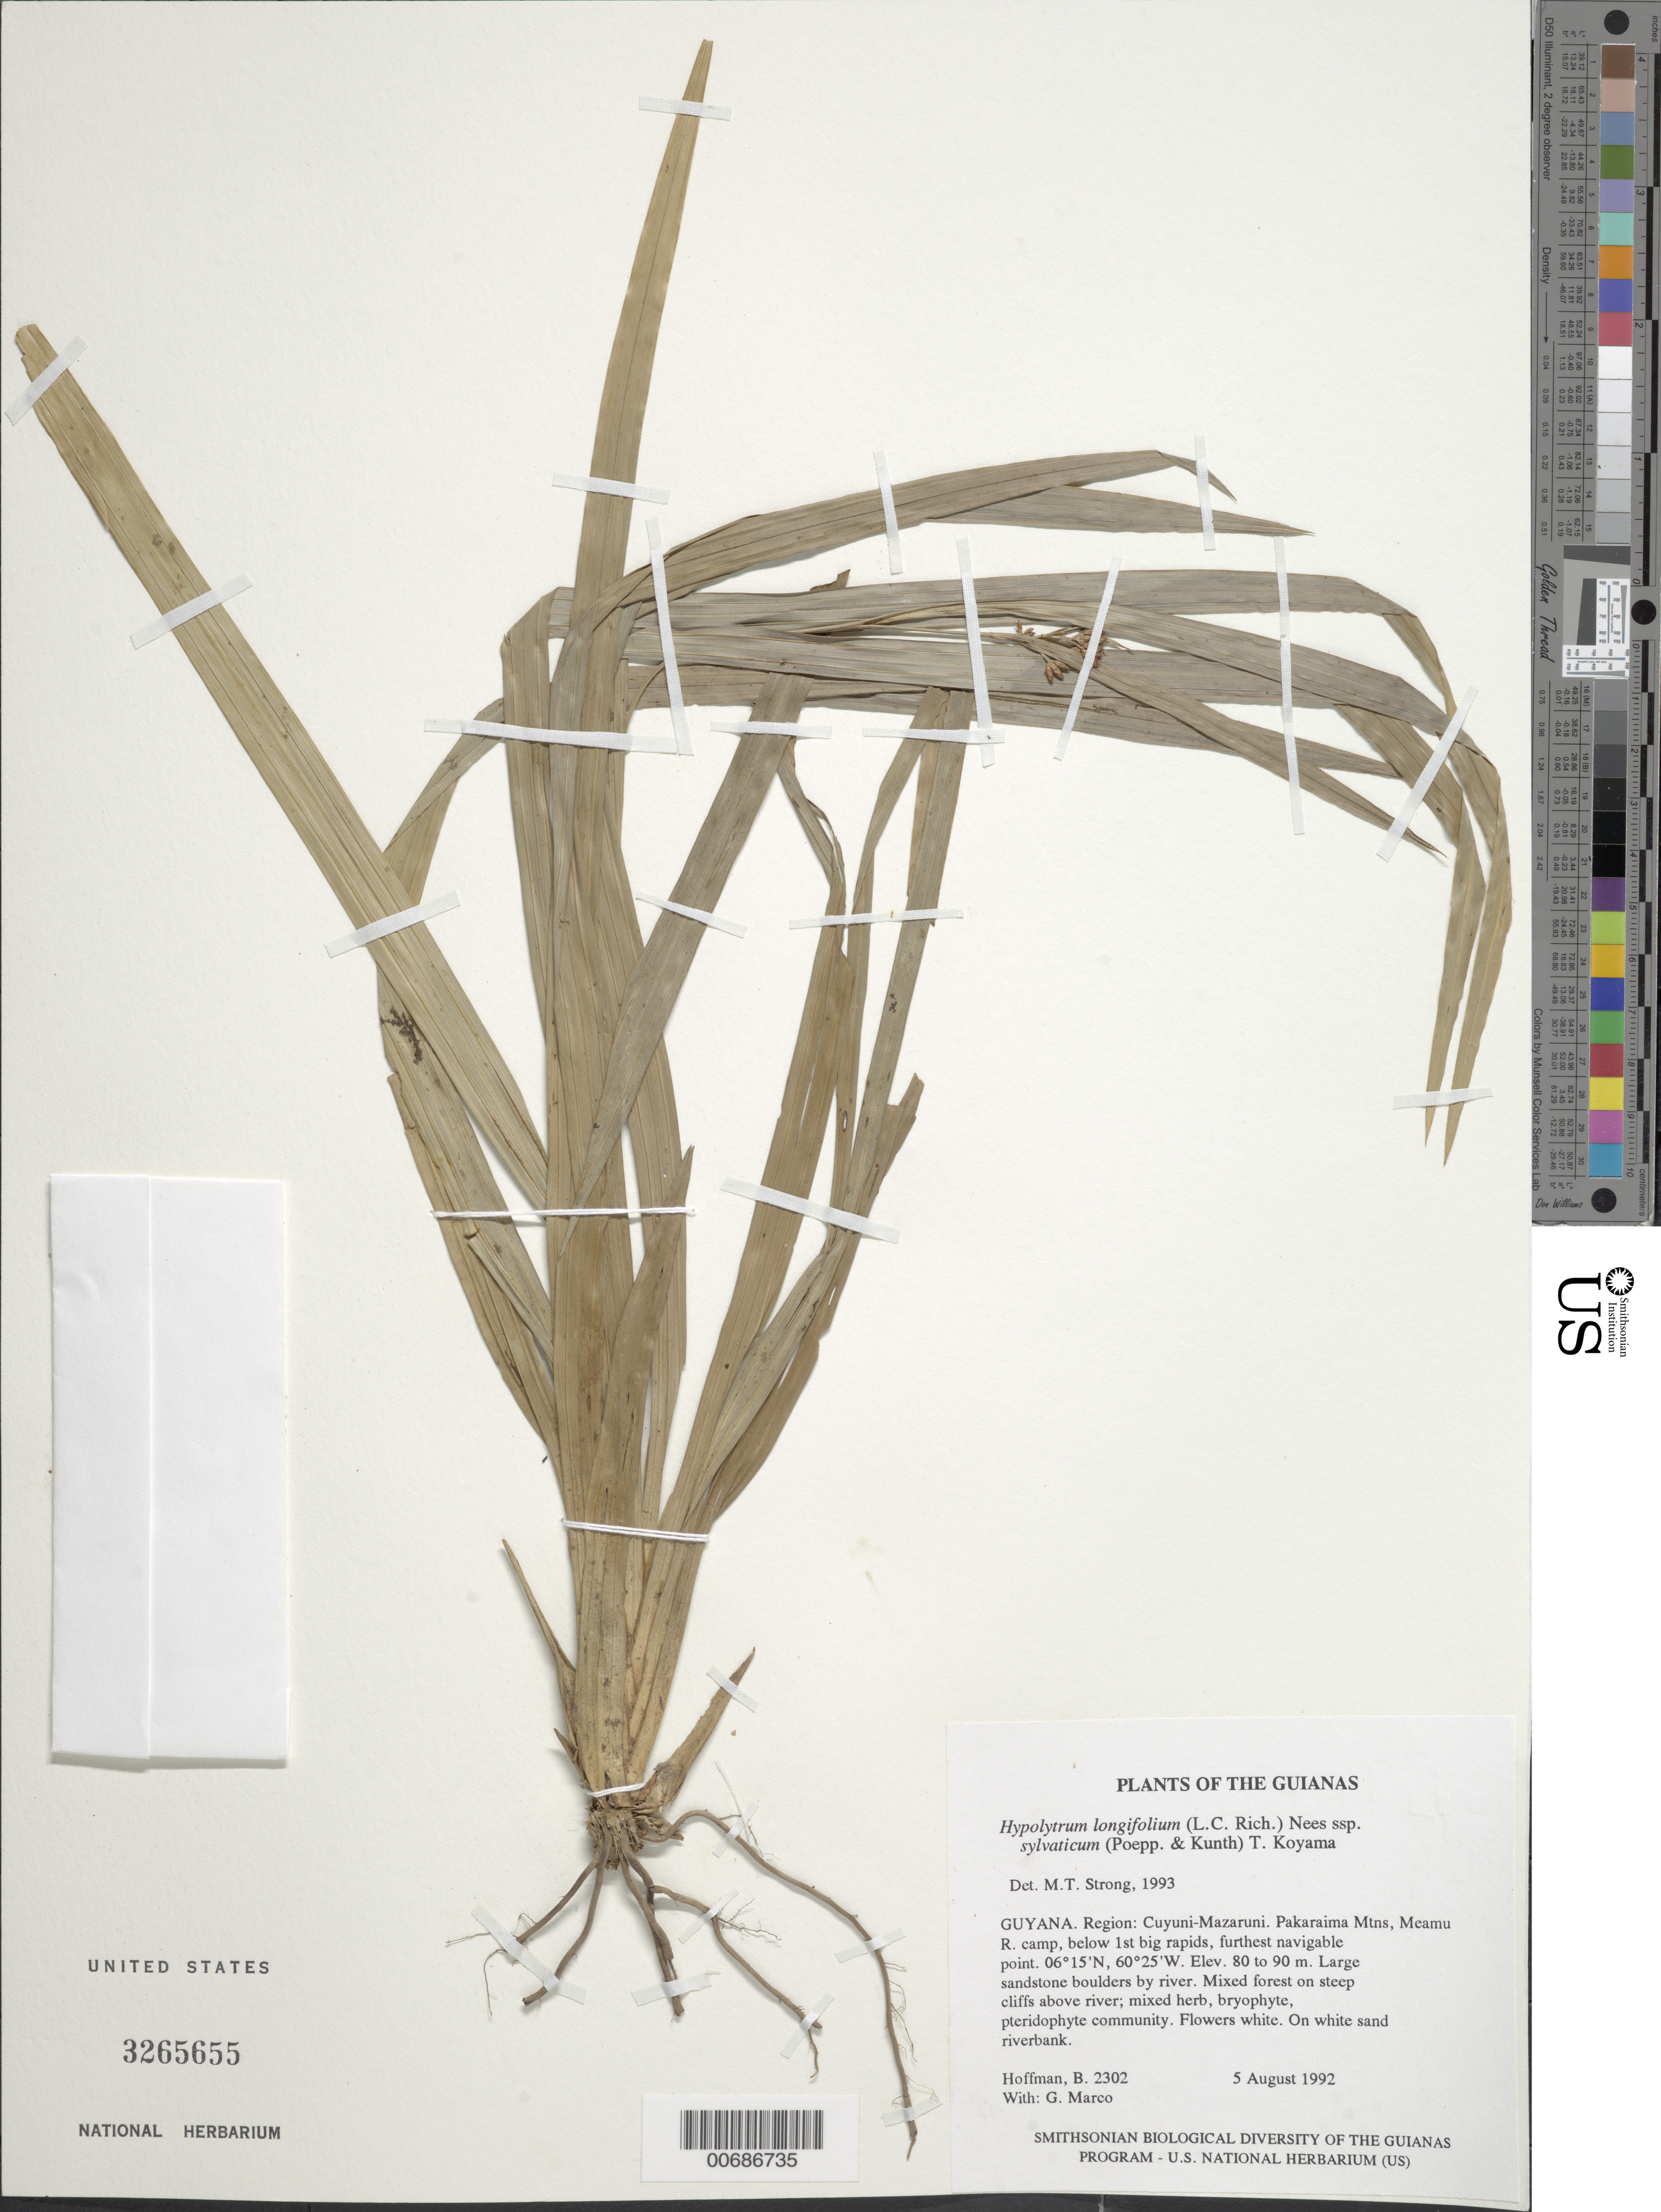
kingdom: Plantae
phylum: Tracheophyta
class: Liliopsida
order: Poales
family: Cyperaceae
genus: Hypolytrum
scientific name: Hypolytrum longifolium subsp. sylvaticum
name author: (Poepp. ex Kunth) T. Koyama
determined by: Strong, M. T., (US), Smithsonian Institution - National Museum of Natural History (UNITED STATES)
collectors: B. Hoffman & G. Marco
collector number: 2302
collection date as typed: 5 August 1992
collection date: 1992-08-05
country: Guyana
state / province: Cuyuni-Mazaruni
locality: Pakaraima Mountains, Meamu River camp, below 1st big rapids, furthest navigable point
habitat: Large sandstone boulders by river. Mixed forest on steep cliffs above river; mixed herb, bryophyte, pteridophyte community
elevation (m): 80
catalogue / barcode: US 3265655